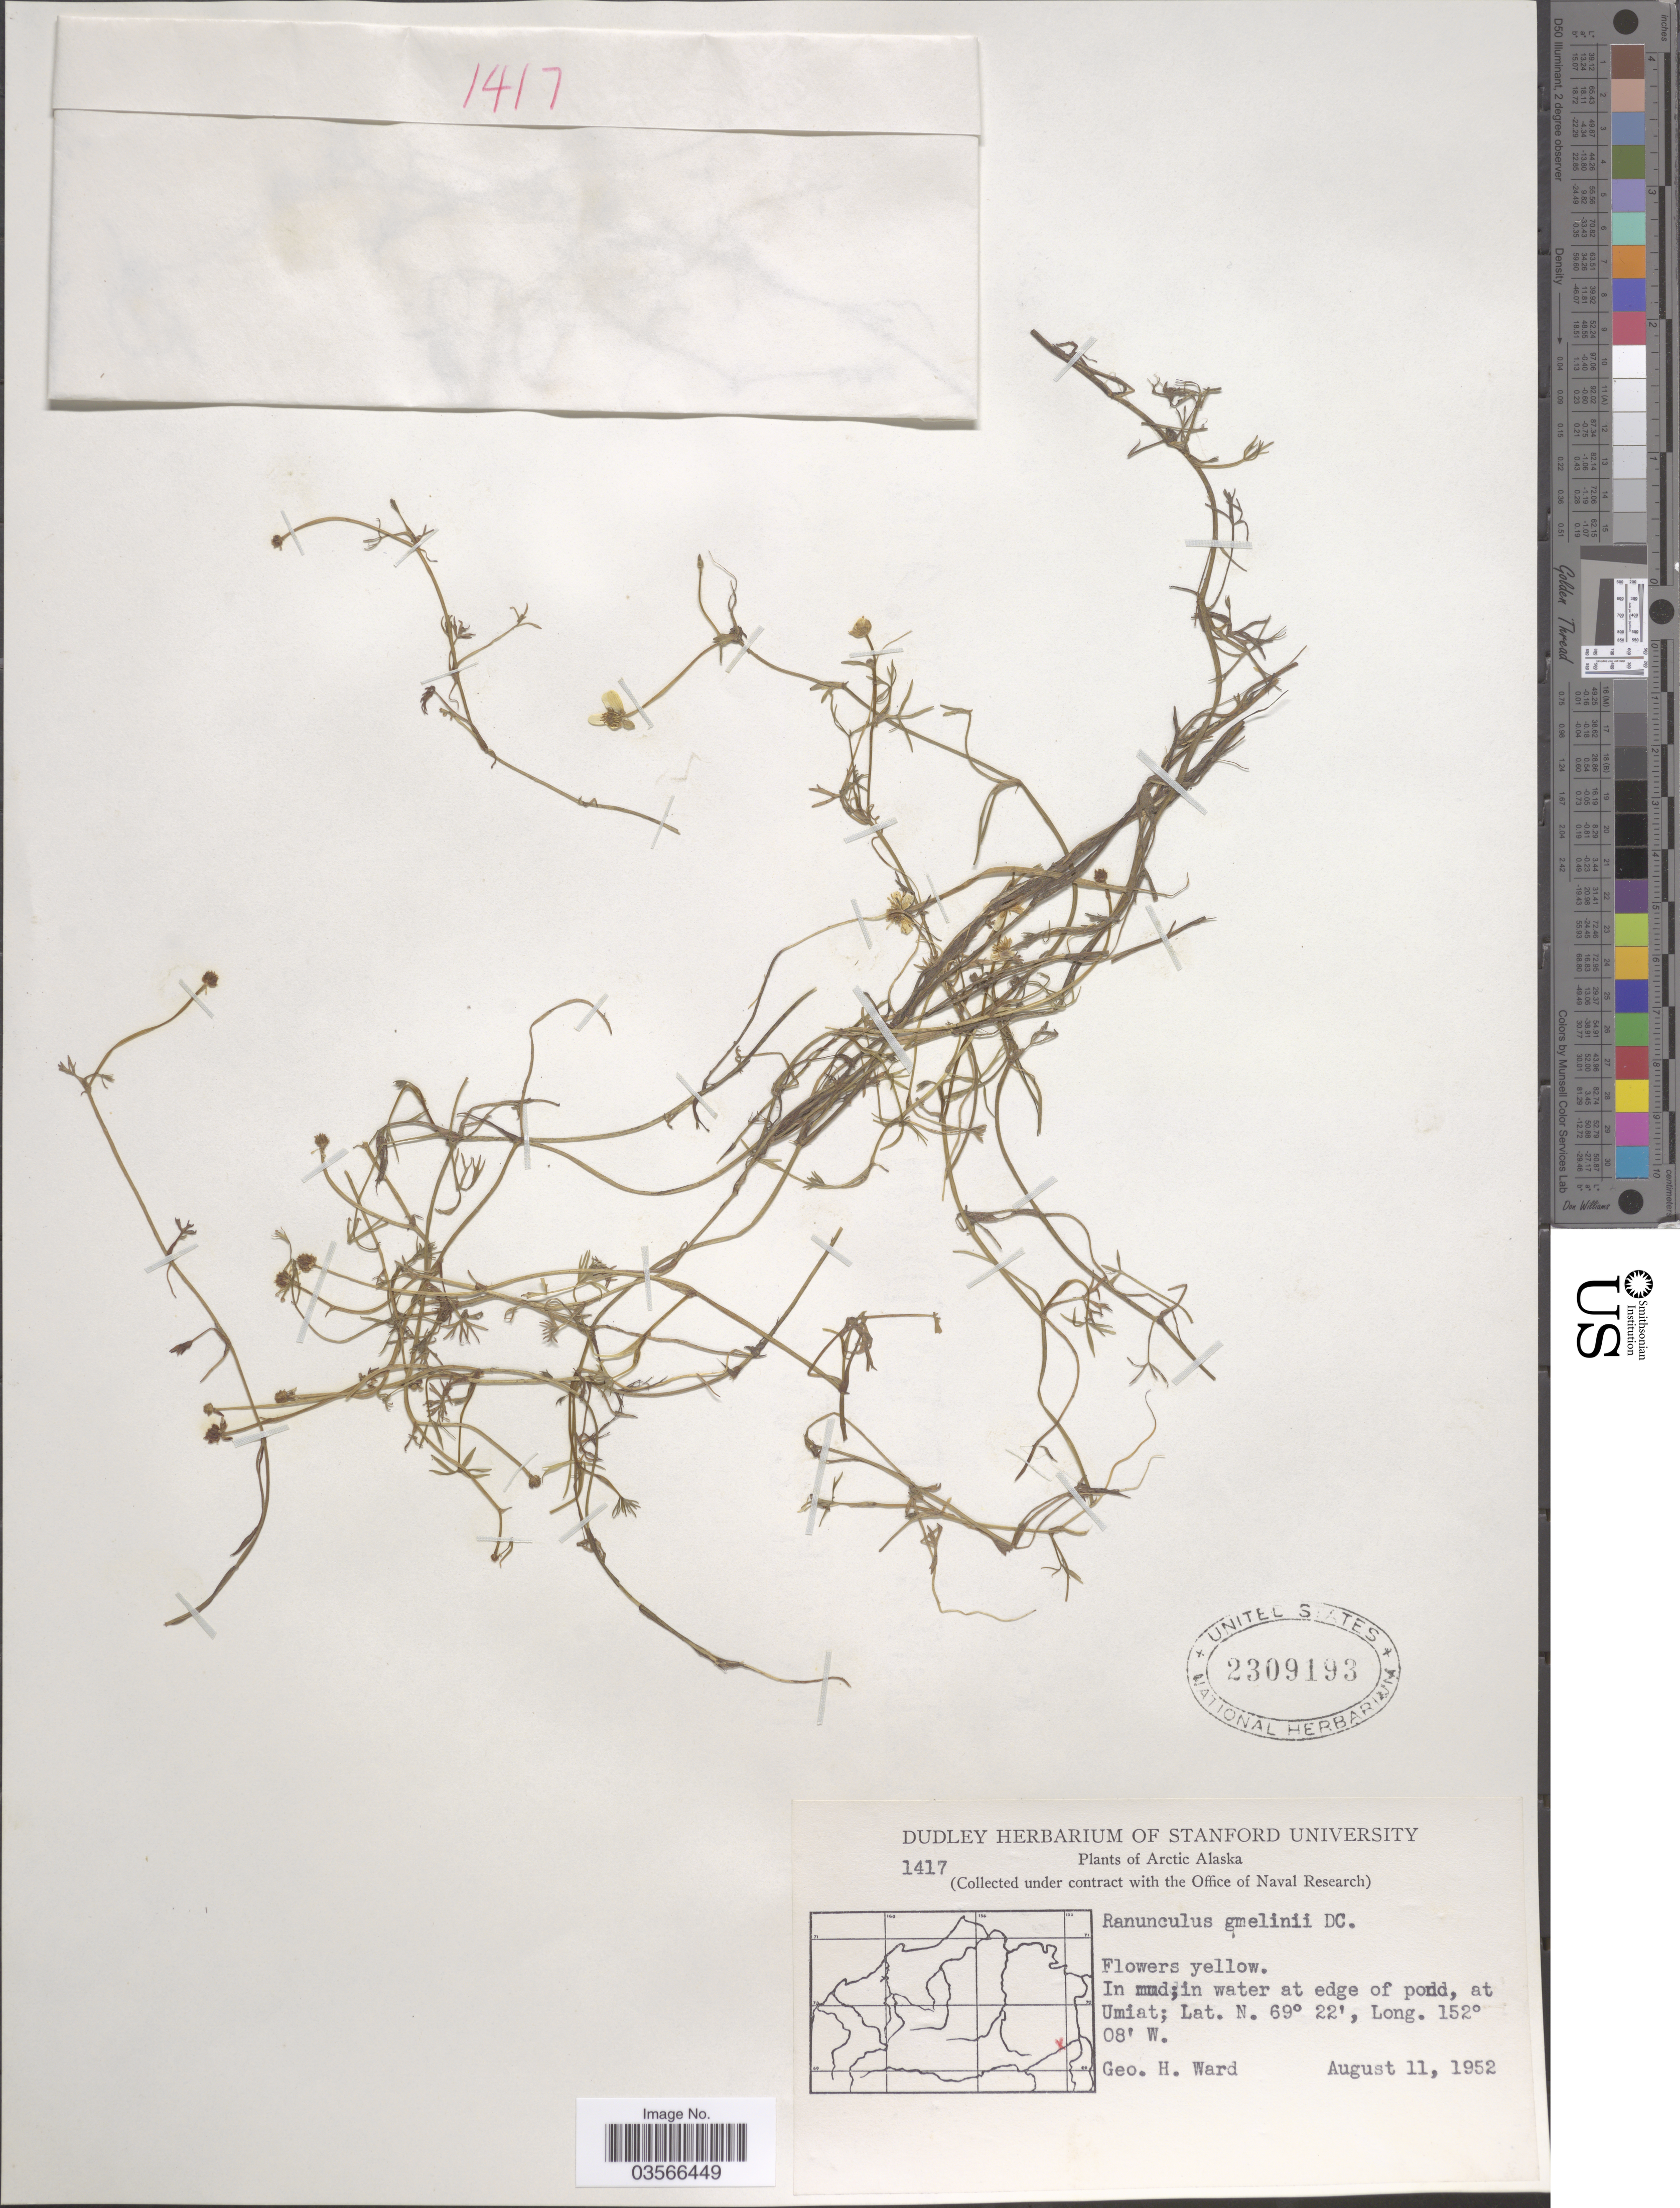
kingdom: Plantae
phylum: Tracheophyta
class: Magnoliopsida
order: Ranunculales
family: Ranunculaceae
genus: Ranunculus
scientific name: Ranunculus gmelinii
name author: DC.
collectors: G. H. Ward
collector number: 1417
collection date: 1952-08-11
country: United States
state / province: Alaska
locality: Arctic Alaska. In water at edge of pond, at Umiat.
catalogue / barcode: US 2309193